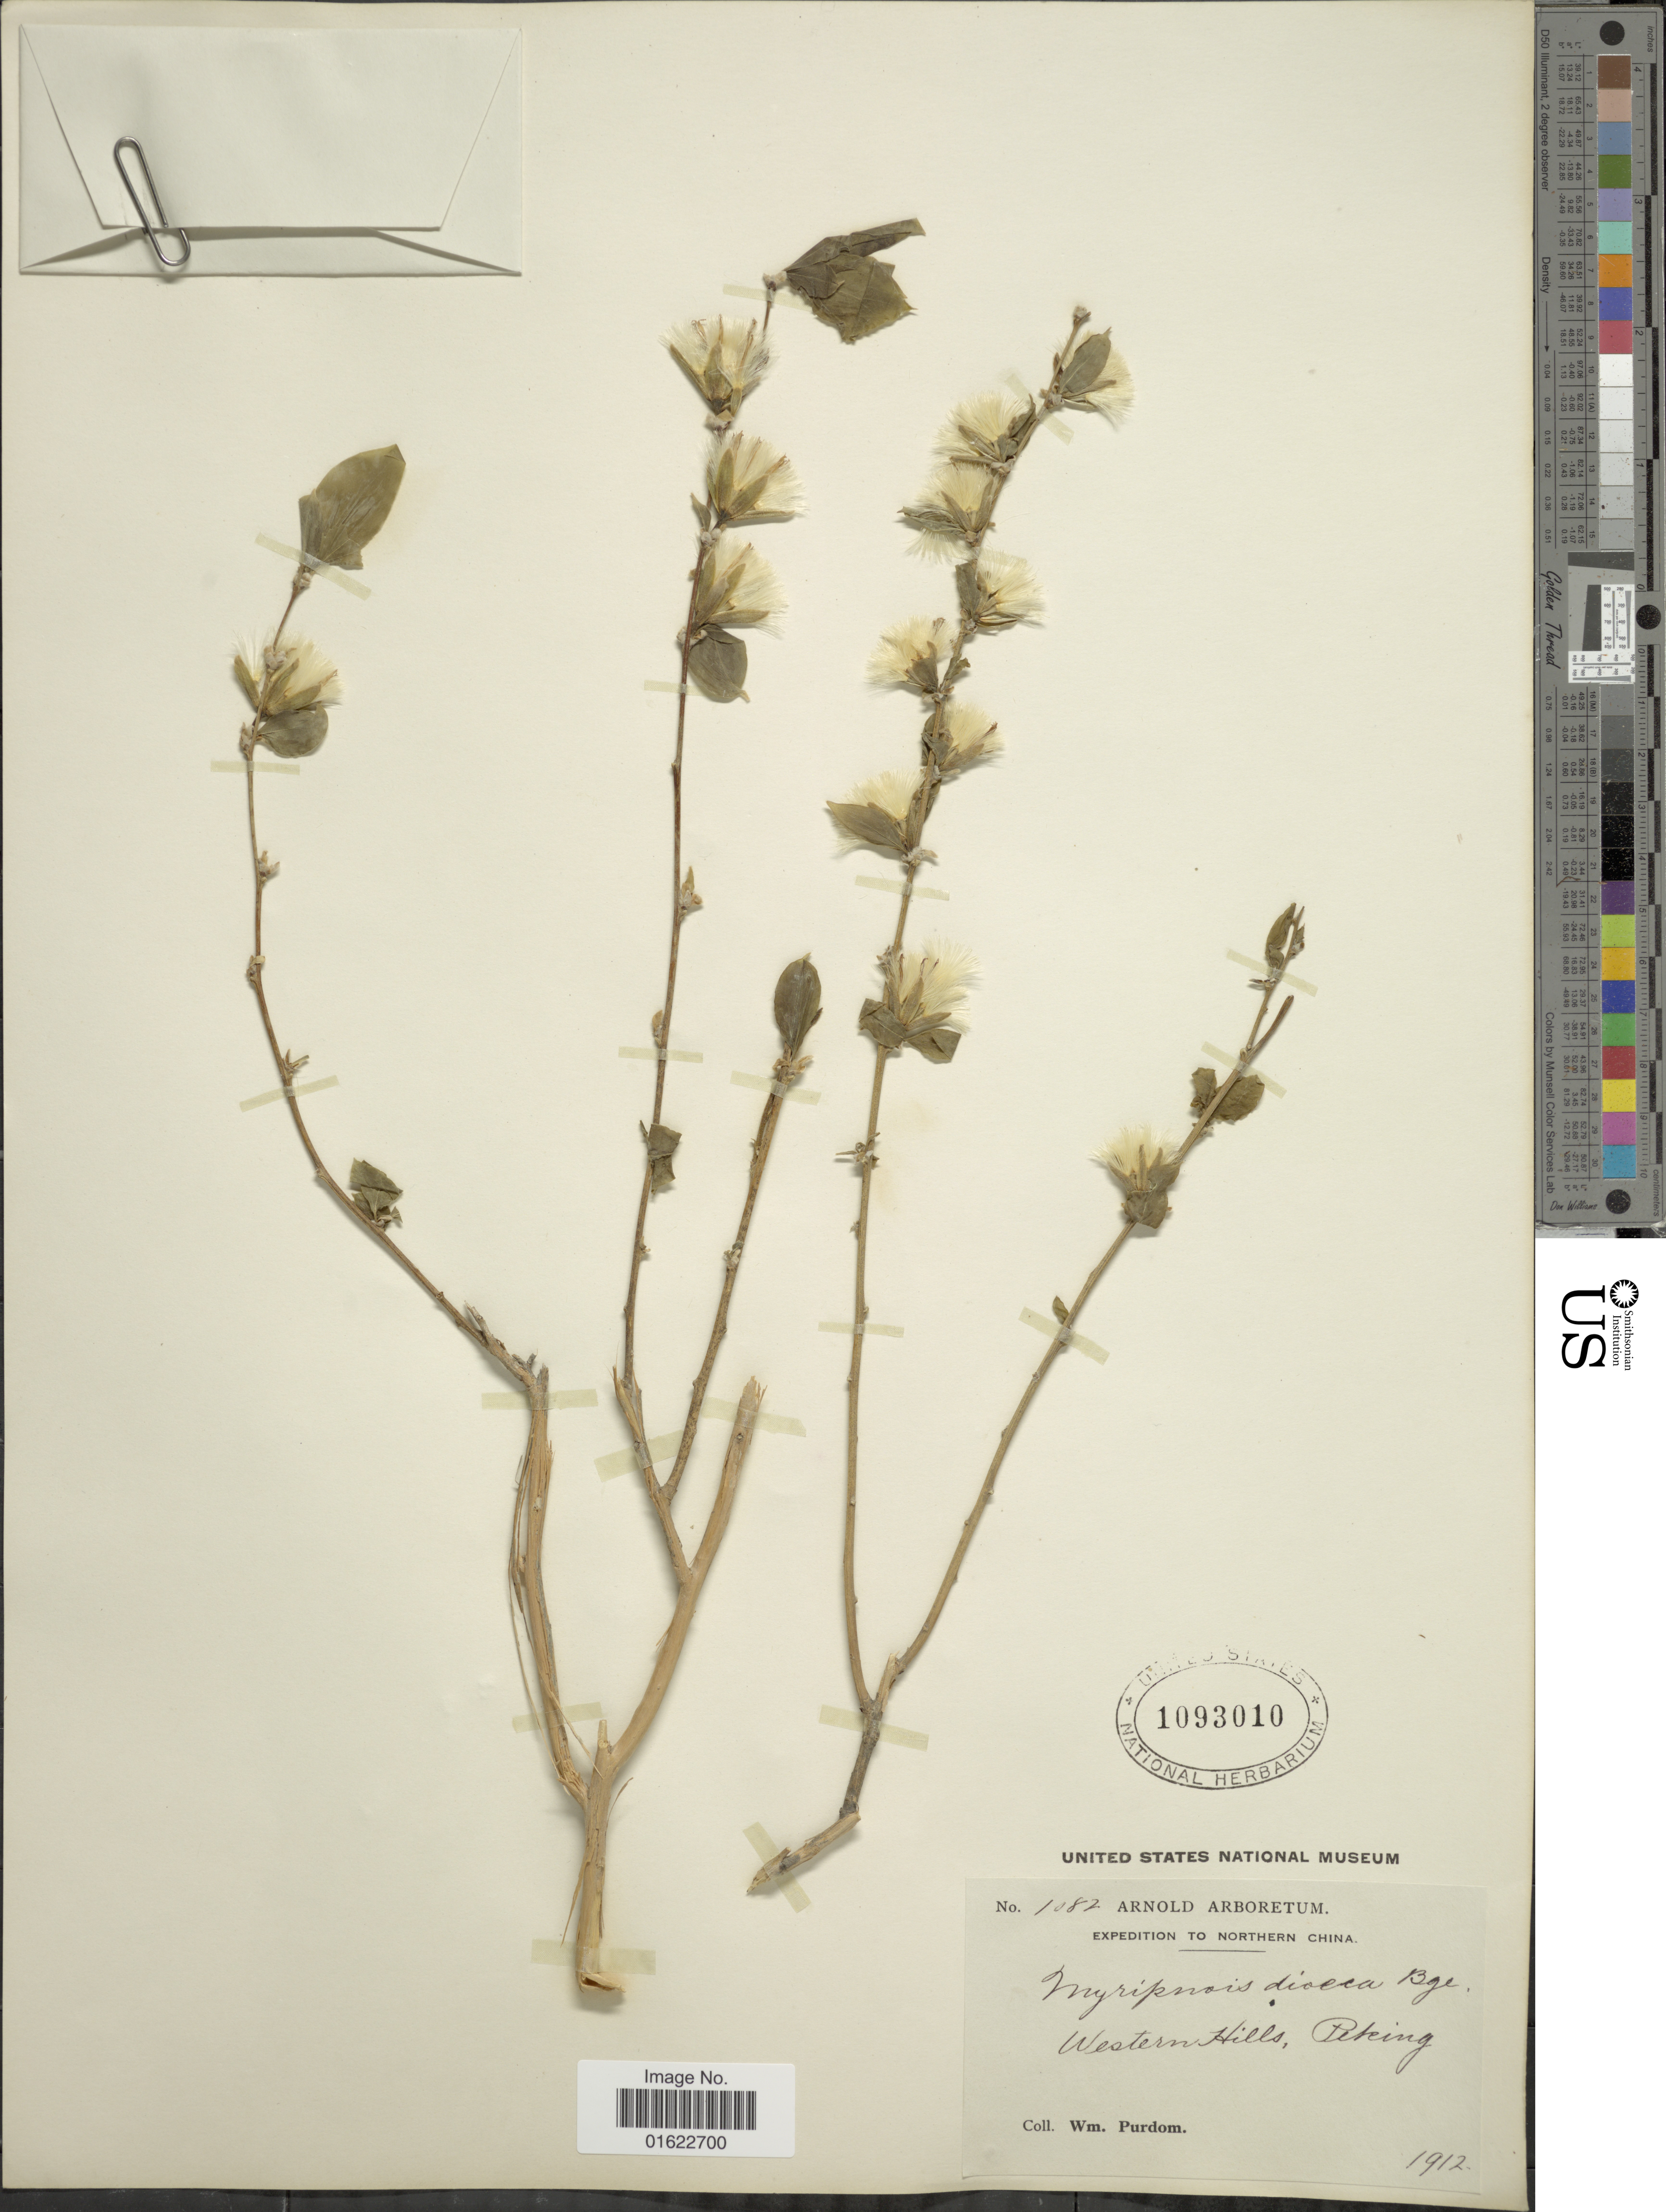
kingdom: Plantae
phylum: Tracheophyta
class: Magnoliopsida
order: Asterales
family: Asteraceae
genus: Pertya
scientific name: Pertya dioica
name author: (Bunge) S.E. Freire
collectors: W. Purdom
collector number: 1082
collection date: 1912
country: China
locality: Northern China, Western Hills, Peteing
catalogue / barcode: US 1093010